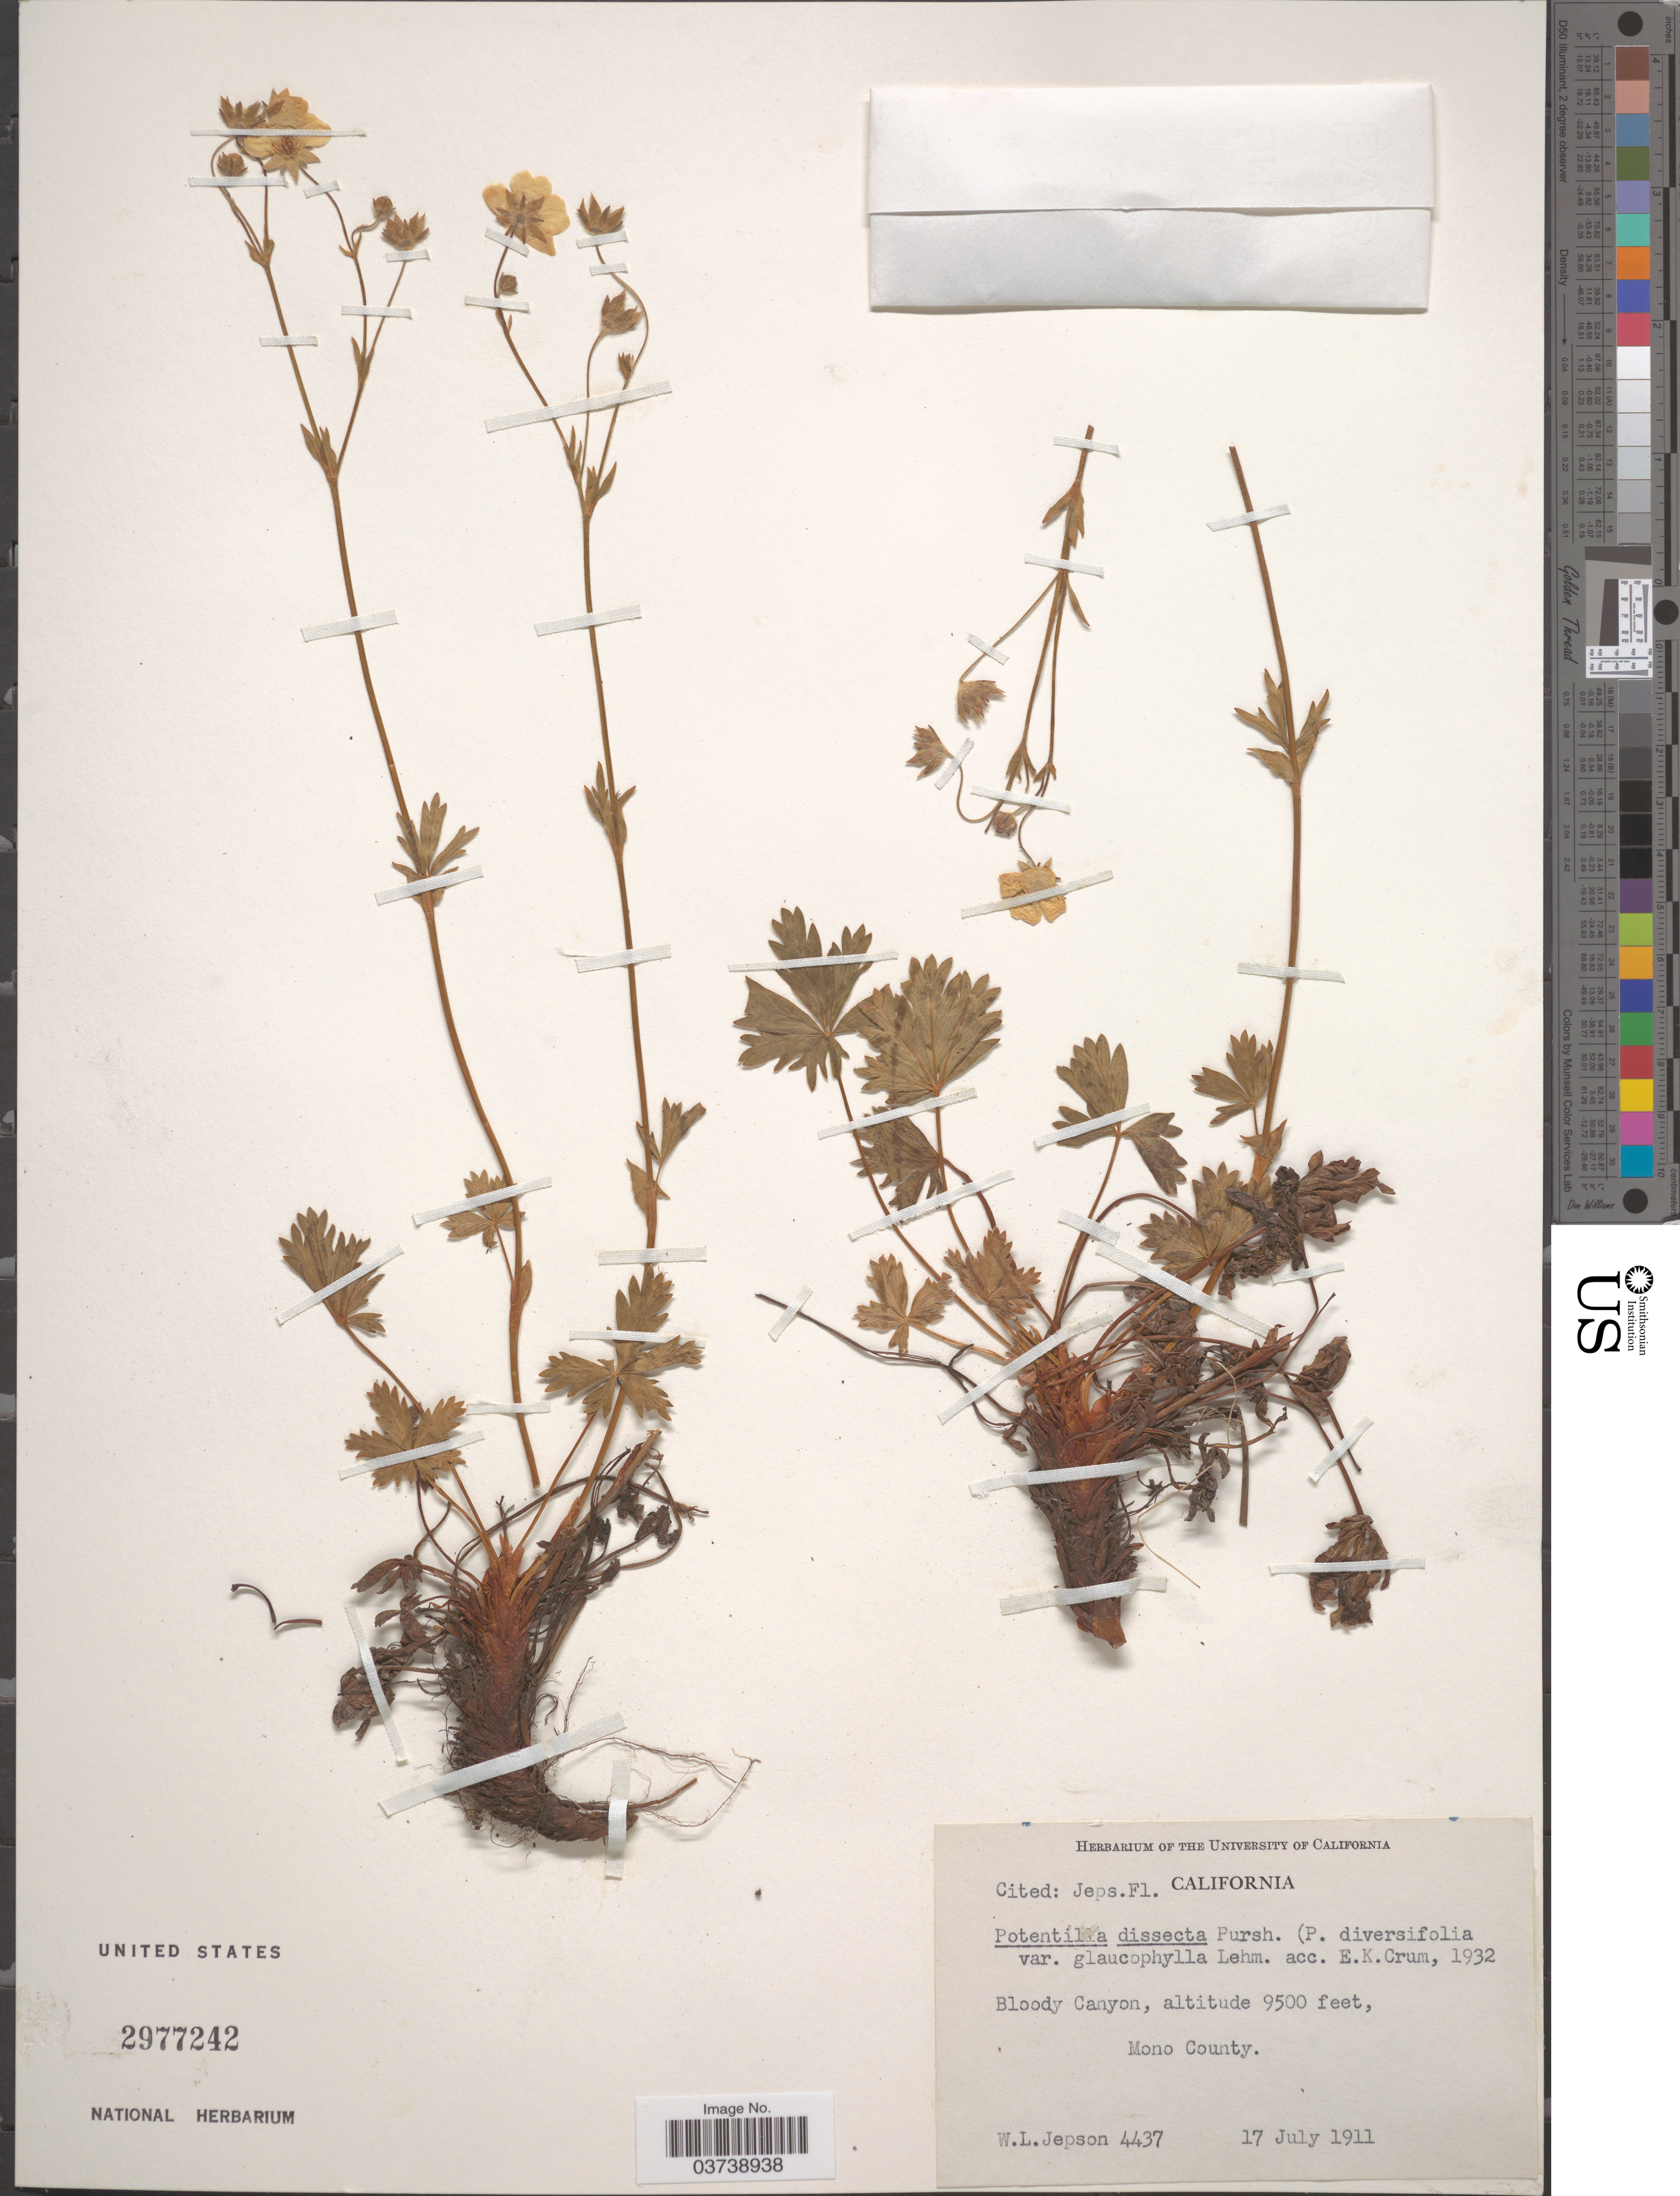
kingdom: Plantae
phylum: Tracheophyta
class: Magnoliopsida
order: Rosales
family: Rosaceae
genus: Potentilla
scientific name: Potentilla diversifolia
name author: Lehm.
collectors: W. L. Jepson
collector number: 4437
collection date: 1911-07-17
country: United States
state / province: California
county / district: Mono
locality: Bloody Canyon. Mono County.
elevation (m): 2896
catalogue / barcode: US 2977242